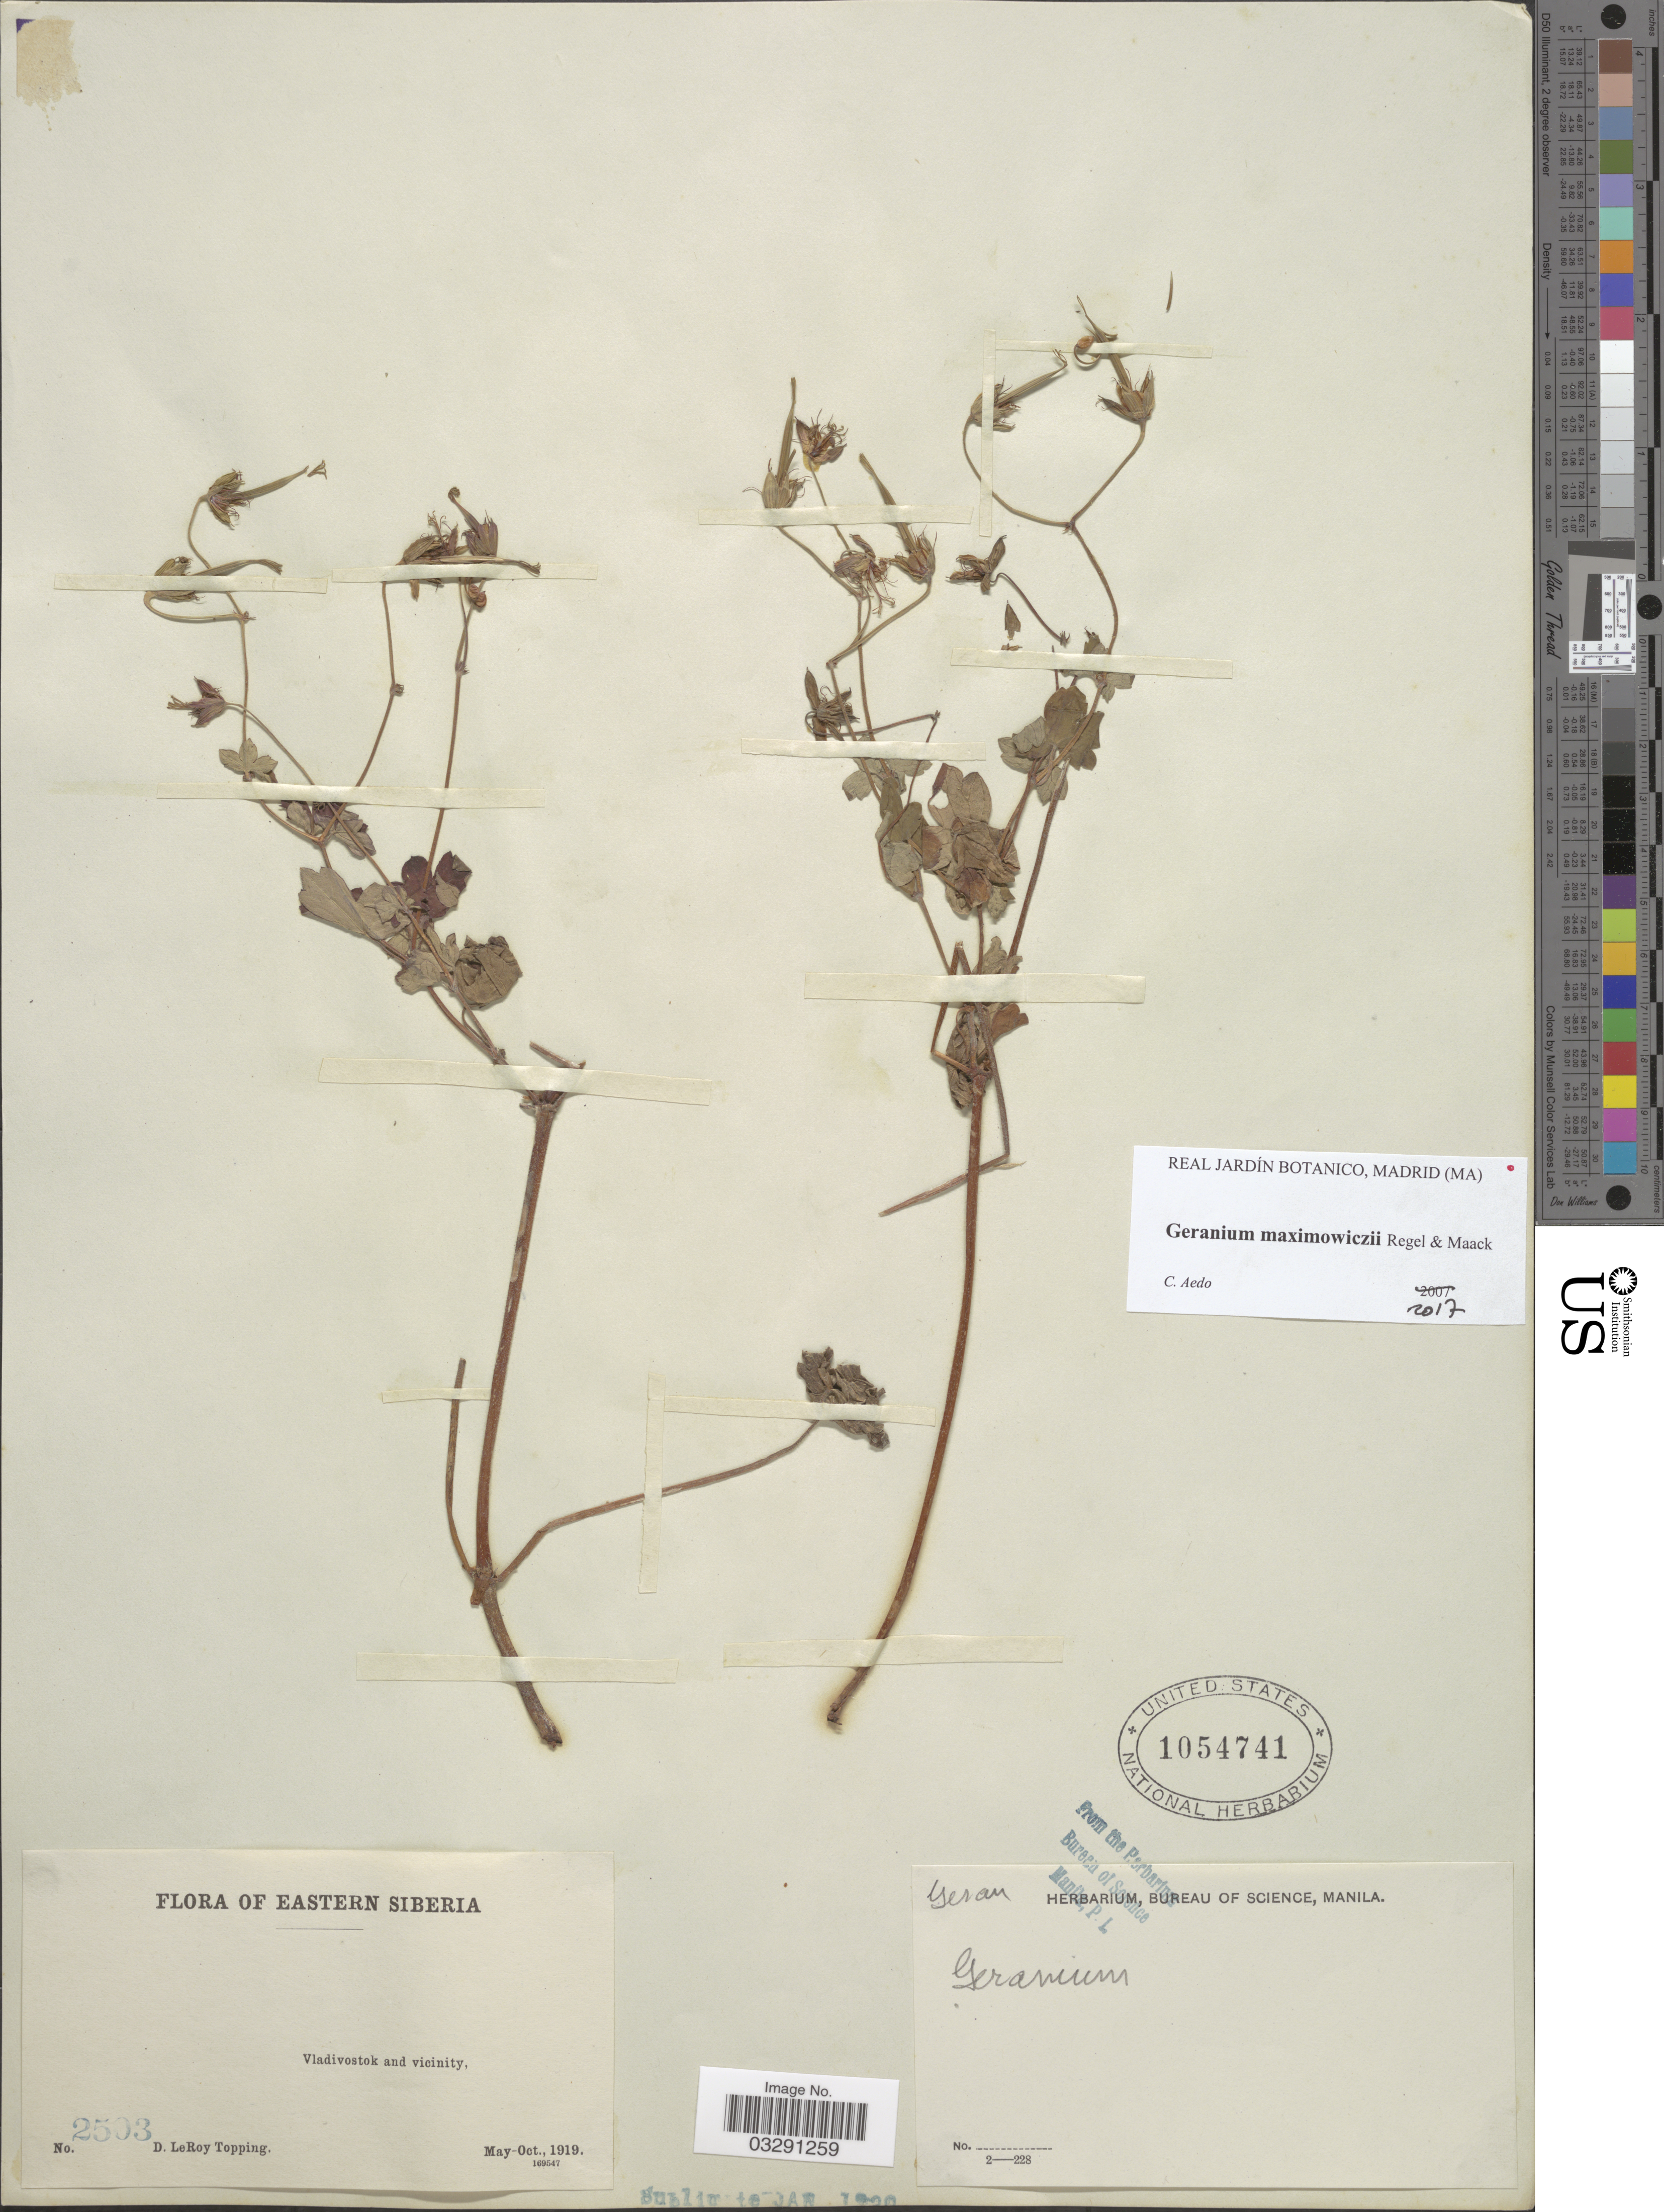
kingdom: Plantae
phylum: Tracheophyta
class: Magnoliopsida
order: Geraniales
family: Geraniaceae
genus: Geranium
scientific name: Geranium maximowiczii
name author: Regel & Maack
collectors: D. L. Topping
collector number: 2503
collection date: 1919-05/1919-10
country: Russian Federation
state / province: Primorsky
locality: Eastern Siberia, Vladivostok and vicinity.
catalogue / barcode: US 1054741